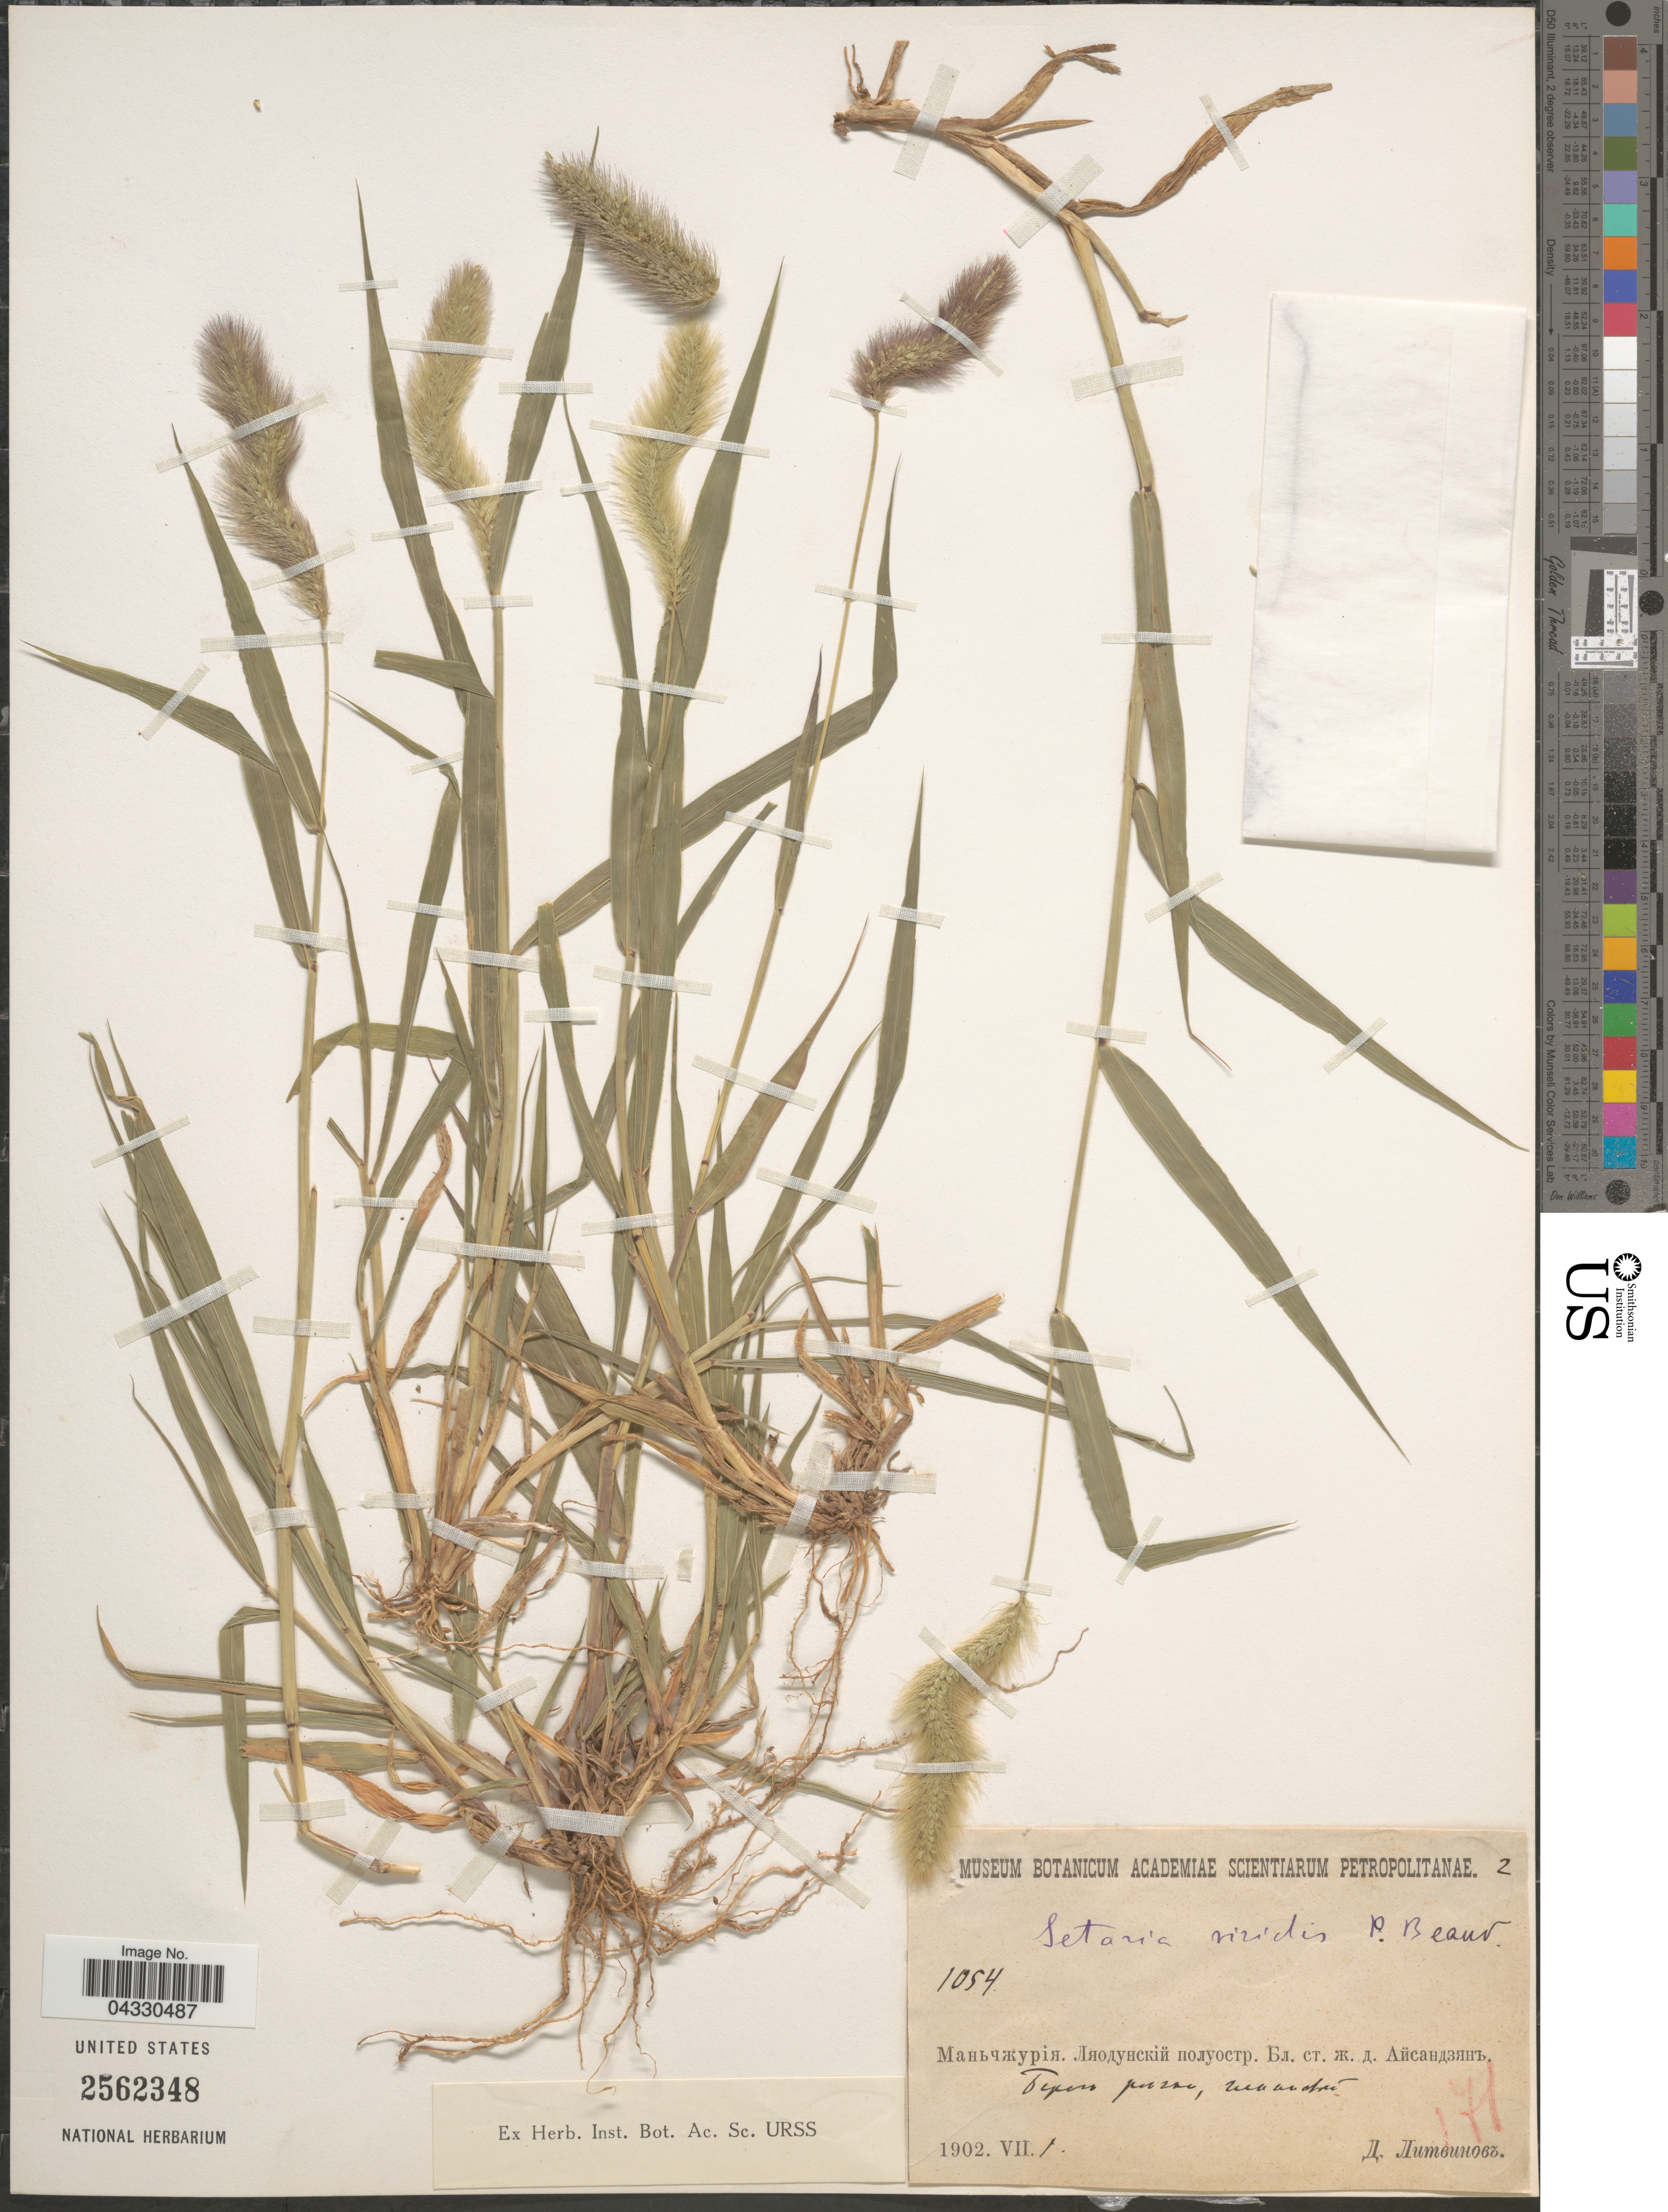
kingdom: Plantae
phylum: Tracheophyta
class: Liliopsida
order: Poales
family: Poaceae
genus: Setaria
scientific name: Setaria viridis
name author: (L.) P. Beauv.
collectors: D. Litvinov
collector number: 1054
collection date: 1902-07-01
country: China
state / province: Liaoning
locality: Liaodong Peninsula, near rail road station Aisandzyan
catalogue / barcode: US 2562348